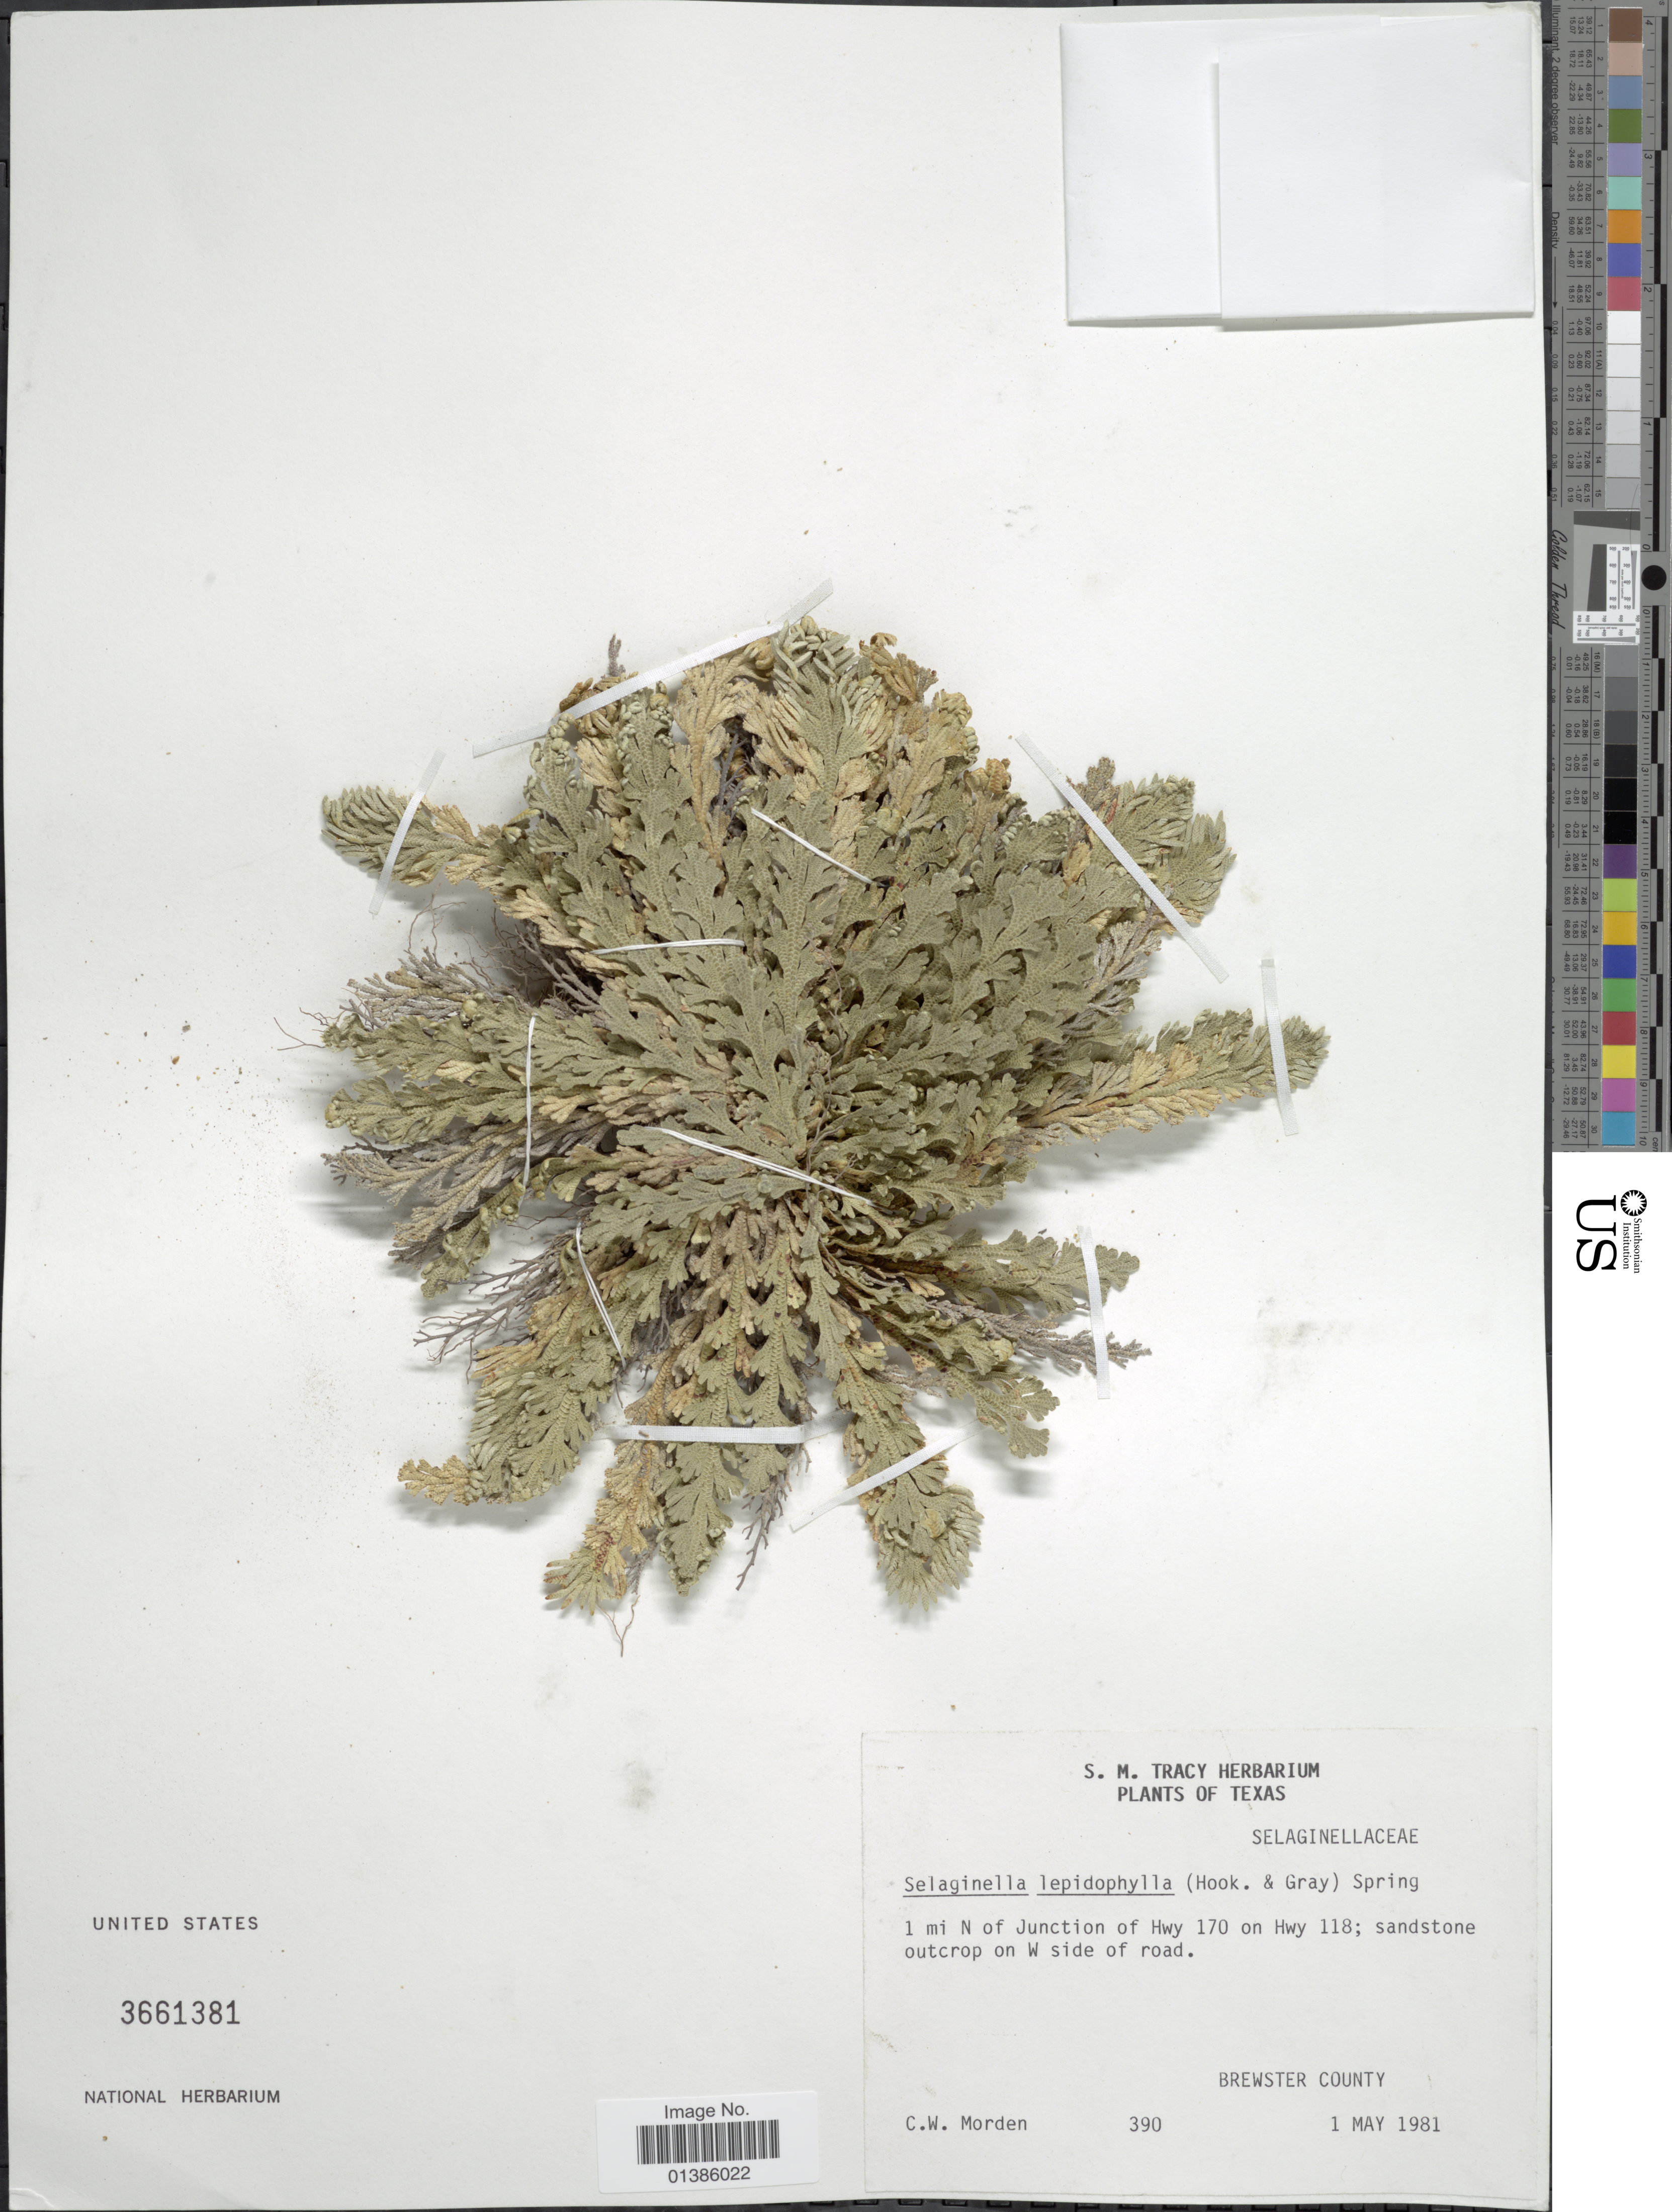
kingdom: Plantae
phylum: Tracheophyta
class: Lycopodiopsida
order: Selaginellales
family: Selaginellaceae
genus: Selaginella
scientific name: Selaginella lepidophylla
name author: (Hook. & Grev.) Spring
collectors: C. Morden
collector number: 390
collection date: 1981-05-01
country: United States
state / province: Texas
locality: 1 mi N of Junction of Hwy 170 on Hwy 118. Brewster County.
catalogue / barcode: US 3661381